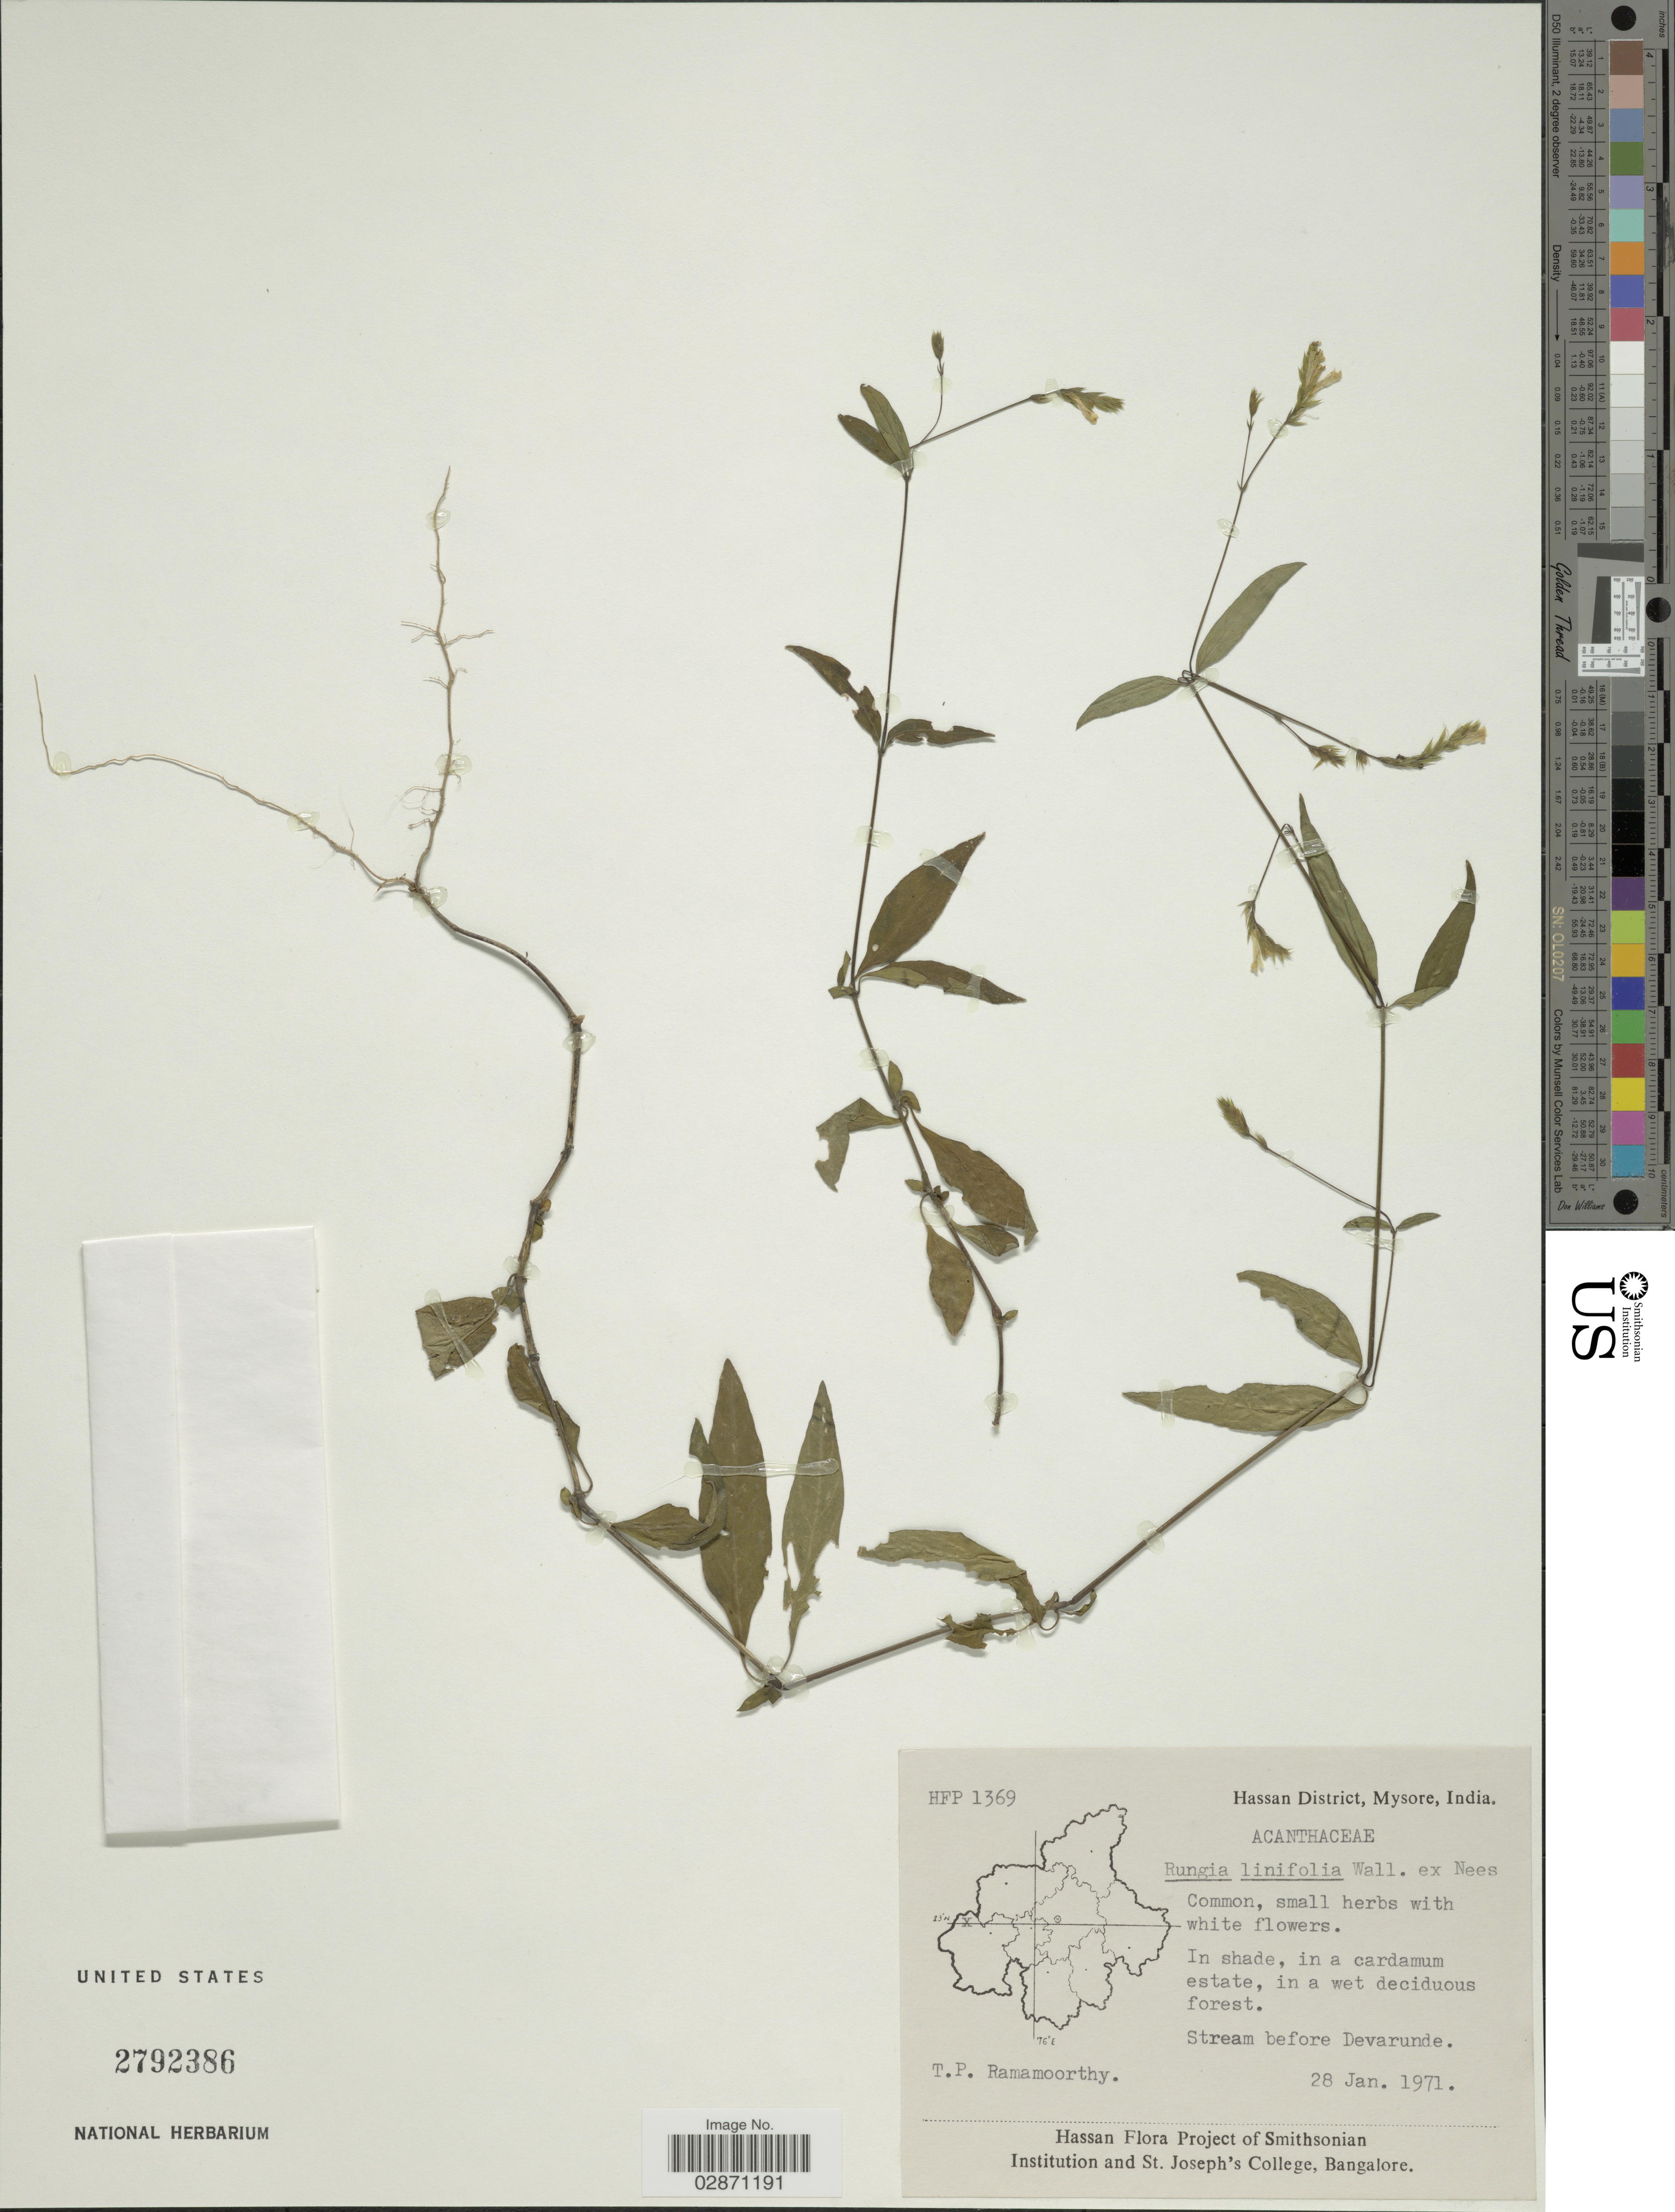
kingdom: Plantae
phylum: Tracheophyta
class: Magnoliopsida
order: Lamiales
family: Acanthaceae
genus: Rungia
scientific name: Rungia linifolia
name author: Nees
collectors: T. P. Ramamoorthy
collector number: HFP1369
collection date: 1971-01-28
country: India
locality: Hassan District, Mysore. Stream before Deavrunde.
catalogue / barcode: US 2792386